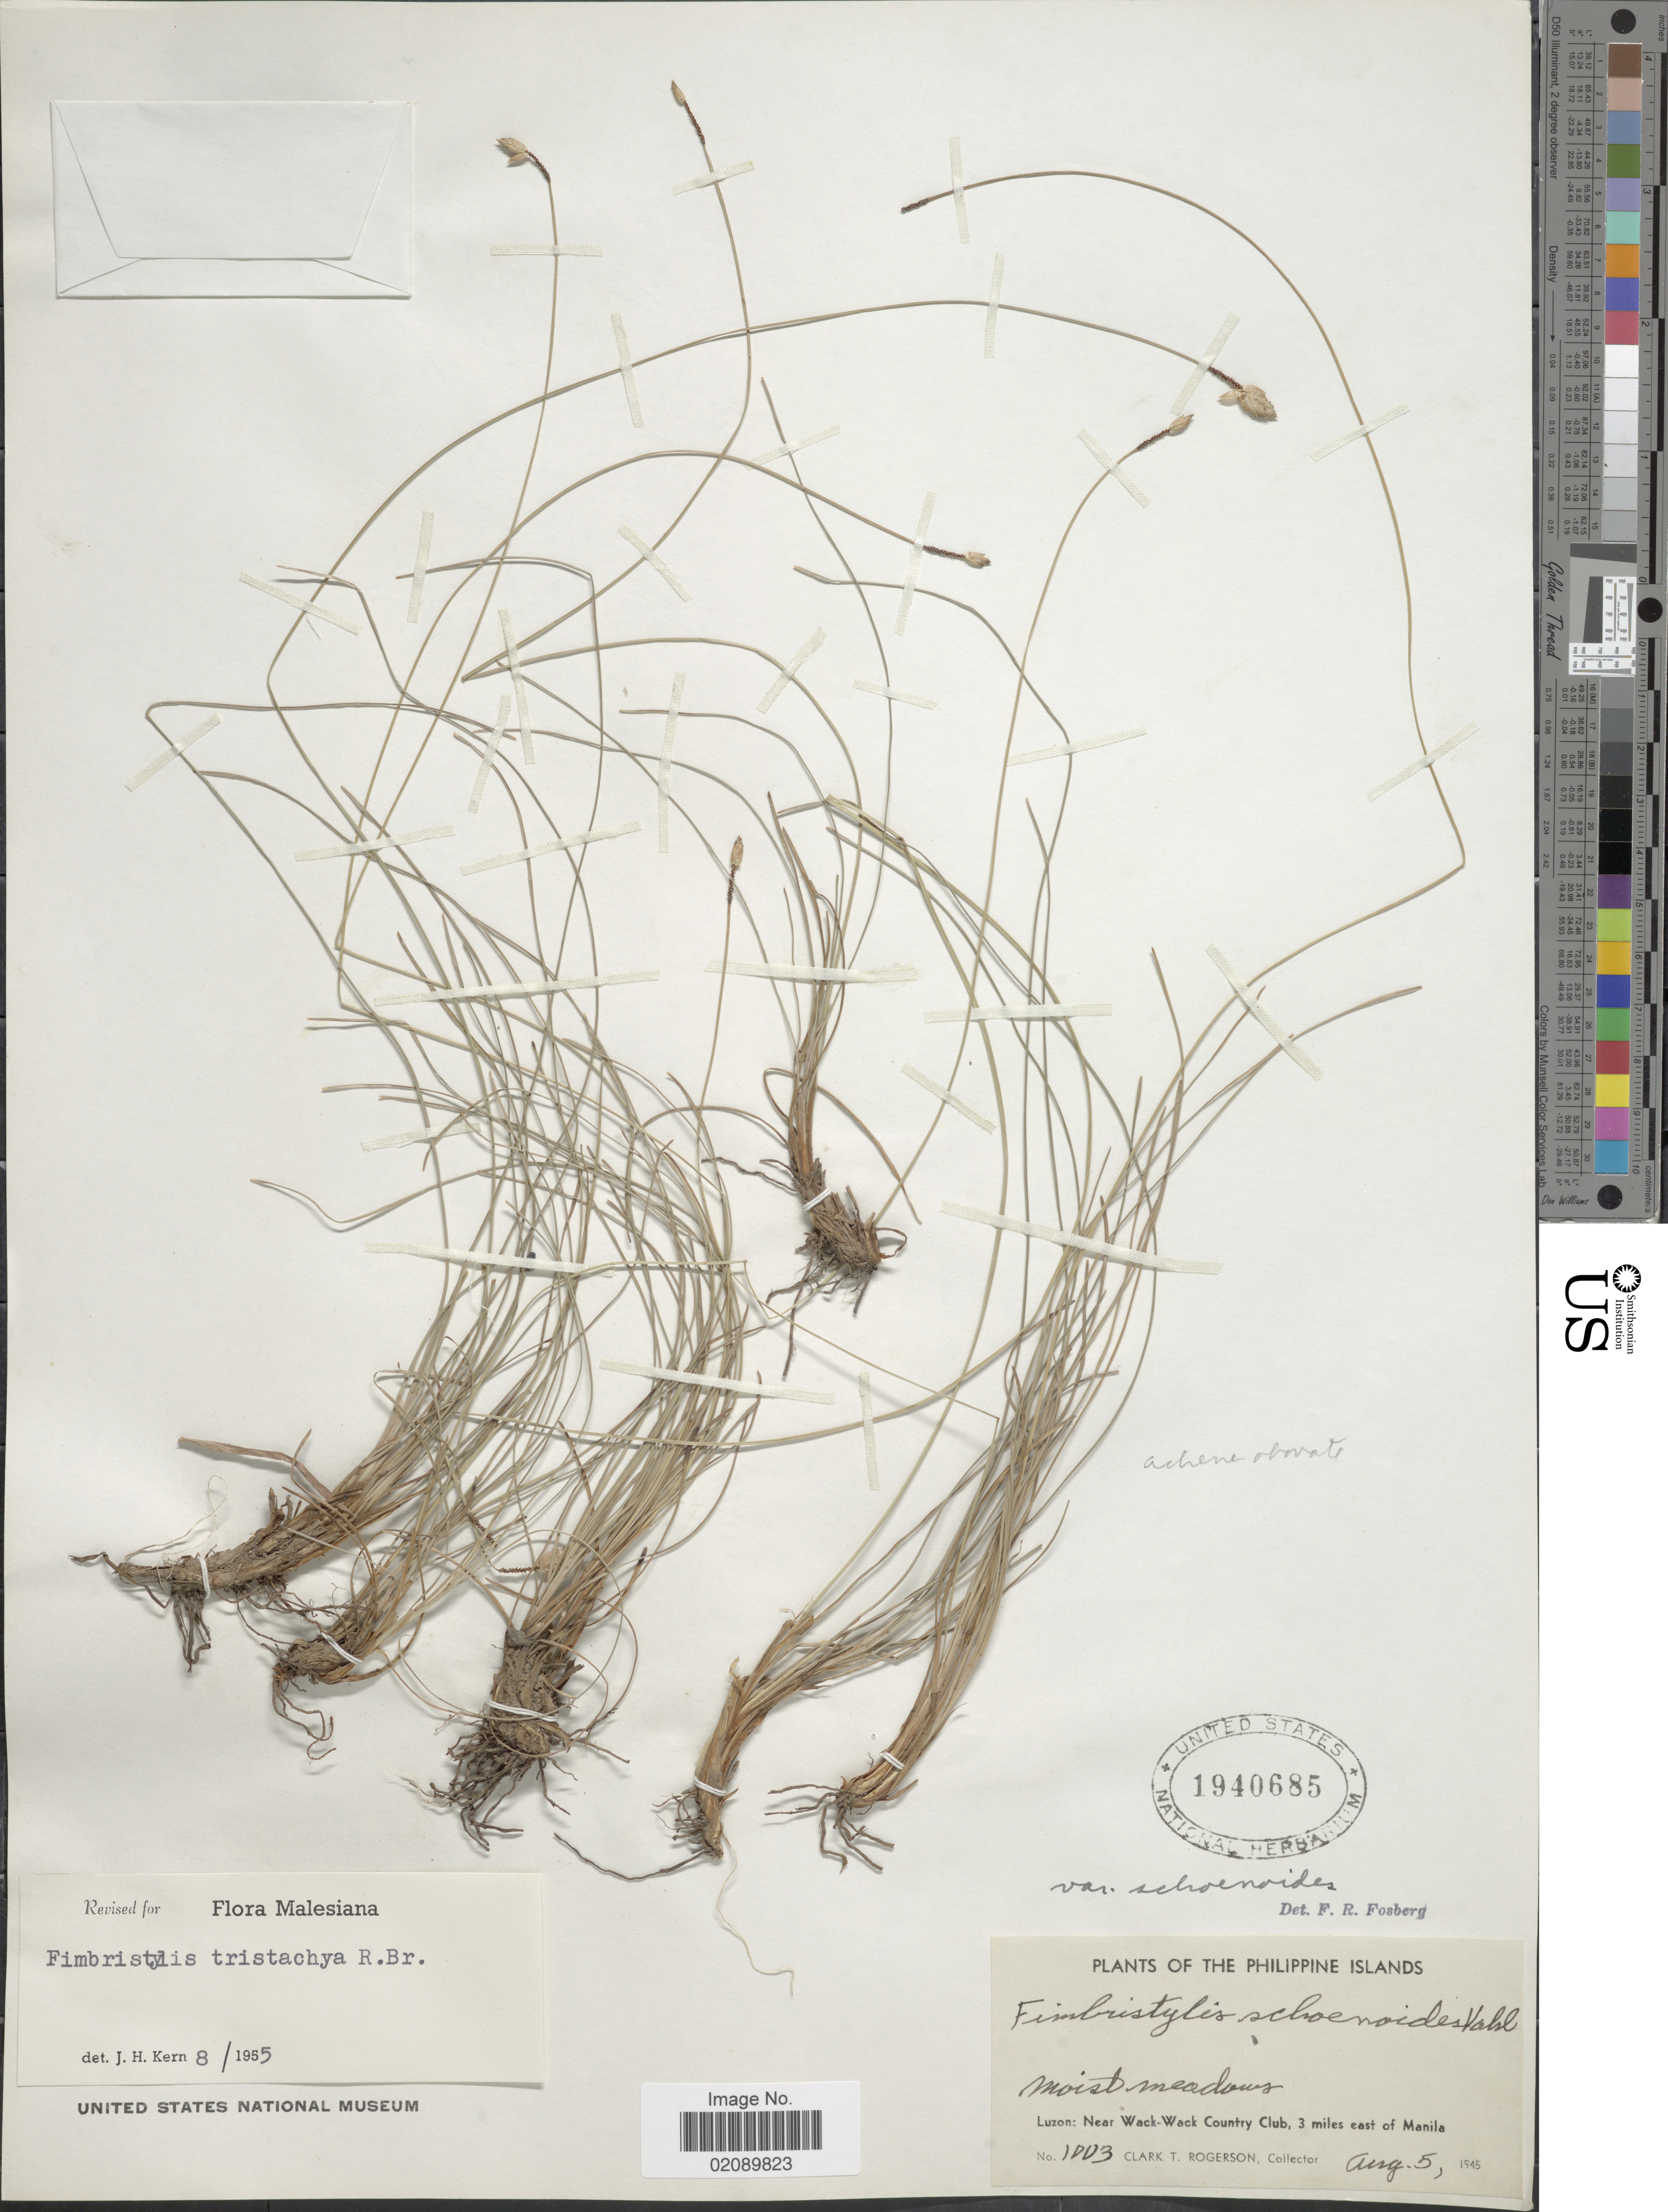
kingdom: Plantae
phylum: Tracheophyta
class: Liliopsida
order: Poales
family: Cyperaceae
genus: Fimbristylis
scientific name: Fimbristylis schoenoides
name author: (Retz.) Vahl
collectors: C. Rogerson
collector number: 1003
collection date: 1945-08-05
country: Philippines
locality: Philippine Islands. Luzon: Near Wack-Wack Country Club, 3 miles east of Manila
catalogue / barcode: US 1940685